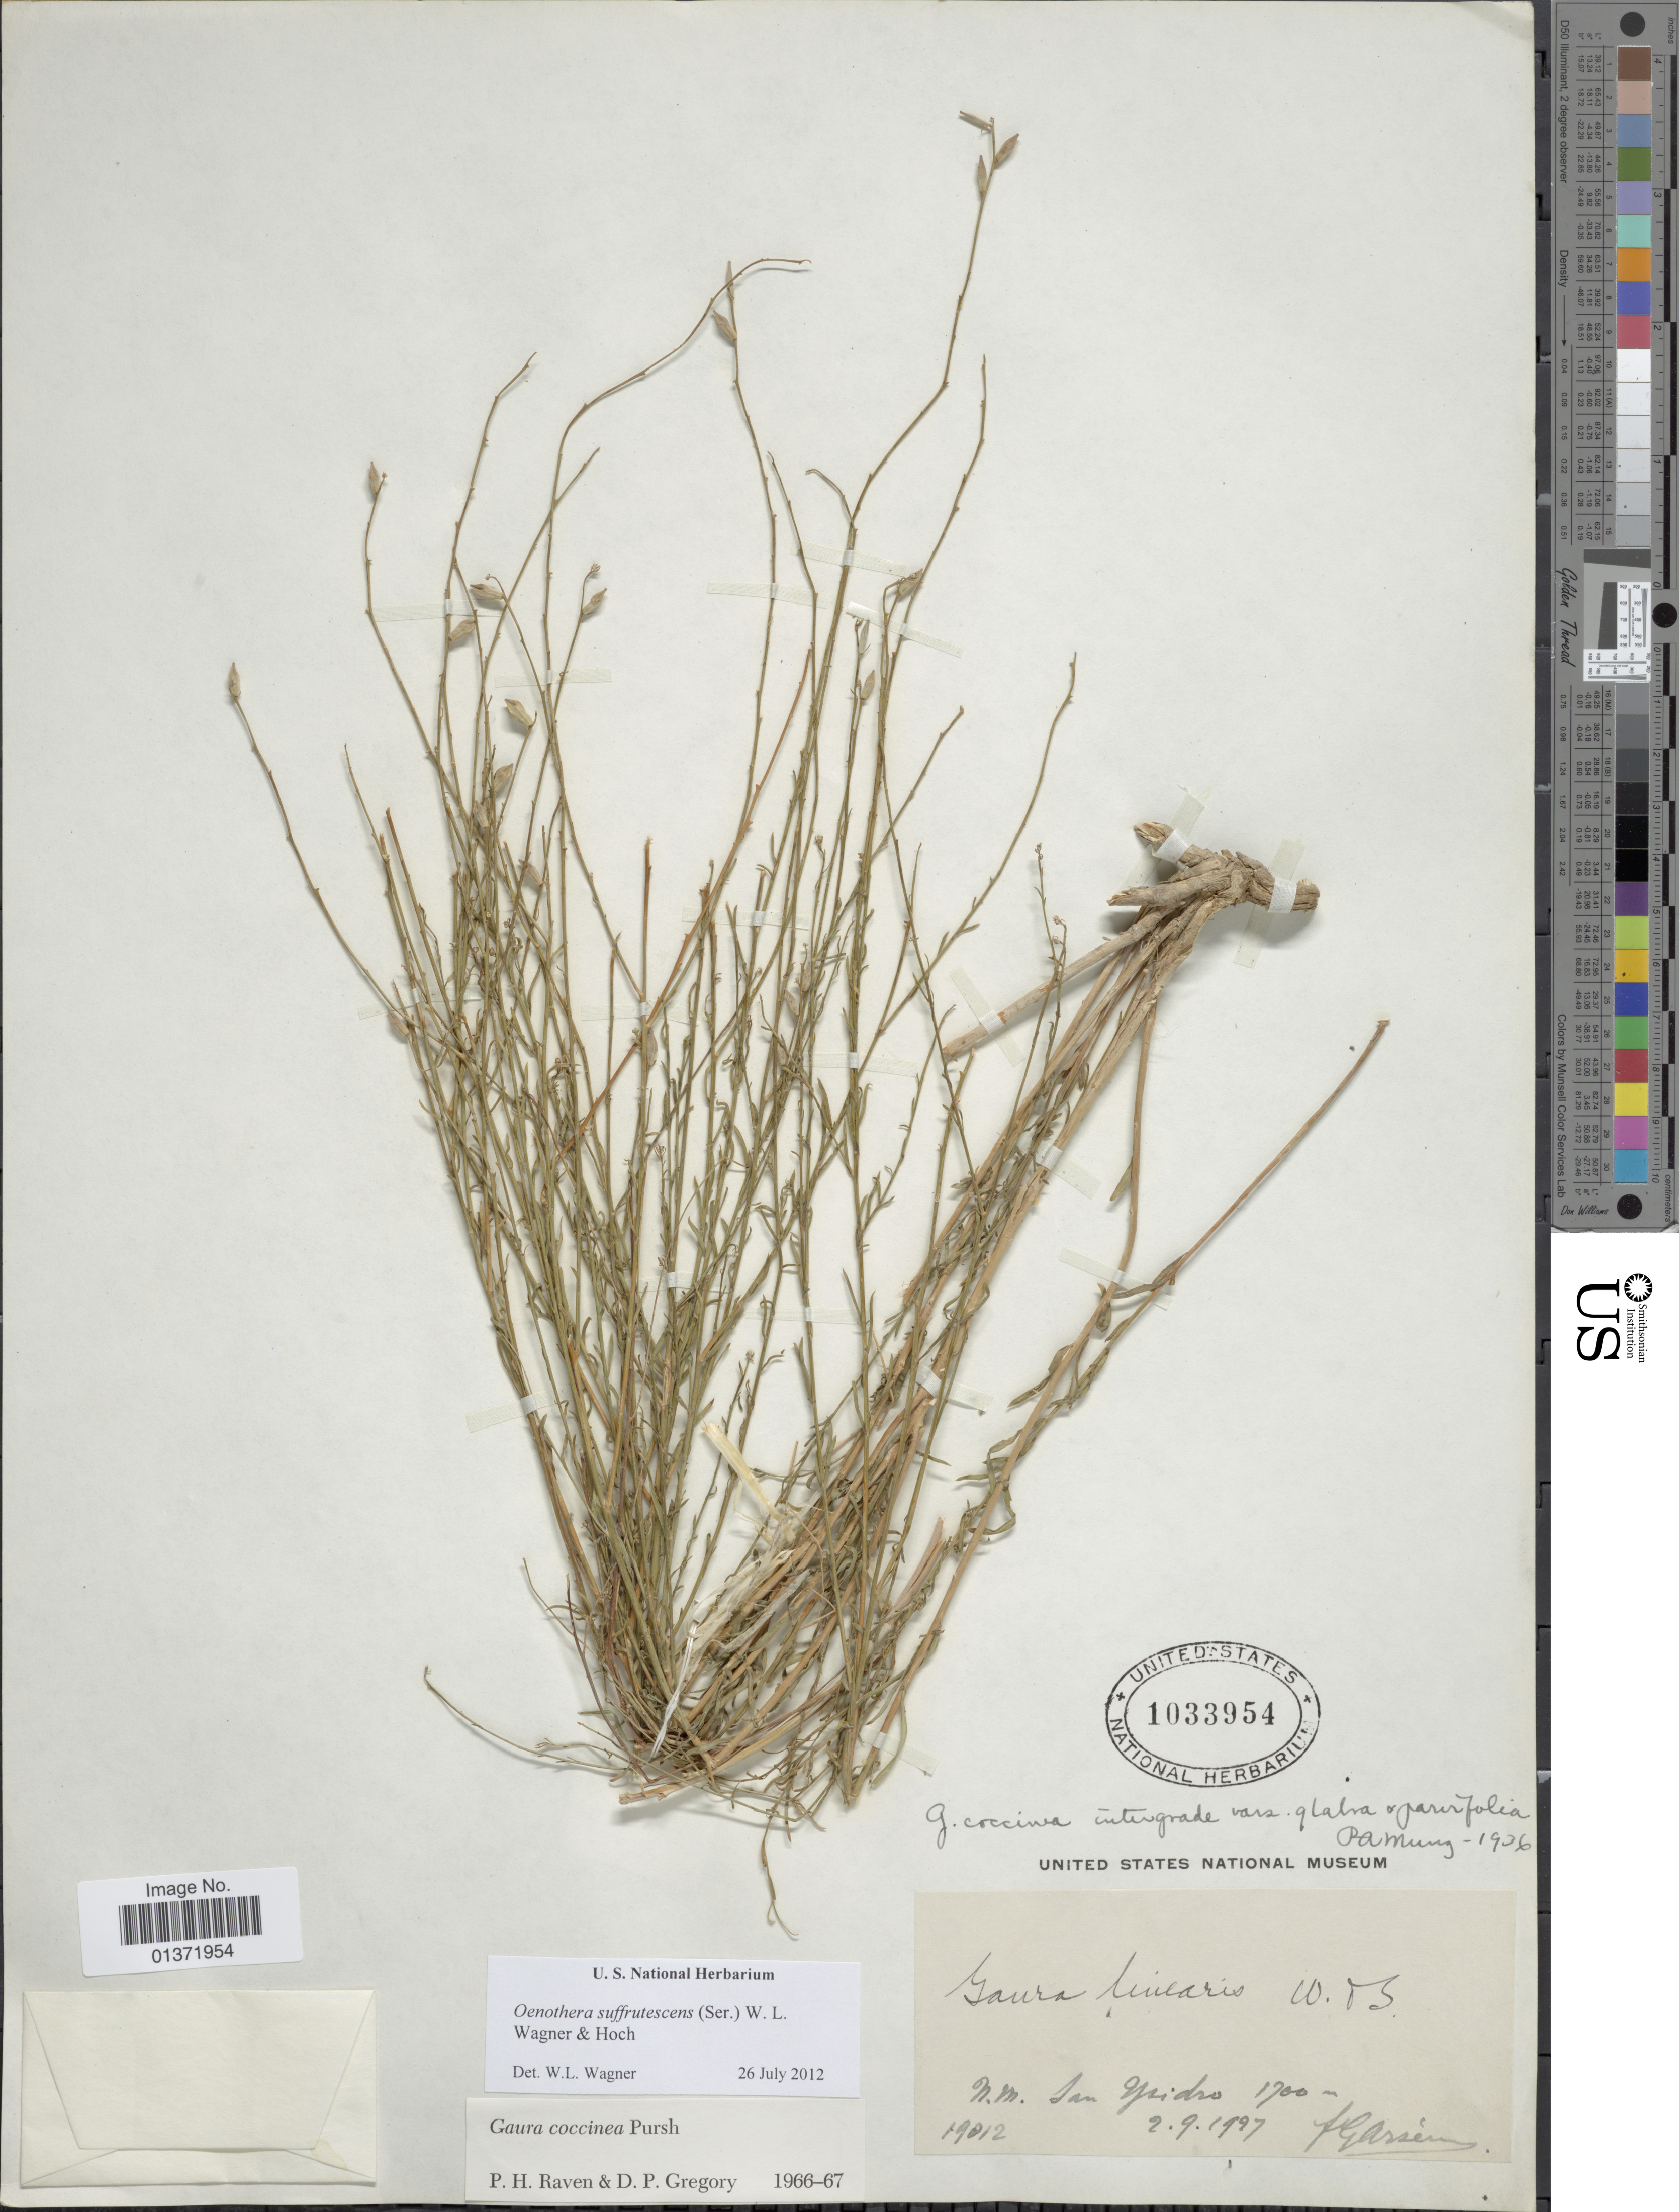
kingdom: Plantae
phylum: Tracheophyta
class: Magnoliopsida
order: Myrtales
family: Onagraceae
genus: Oenothera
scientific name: Oenothera suffrutescens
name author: (Ser.) W.L. Wagner & Hoch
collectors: Bro. G. Arsène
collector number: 19012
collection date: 1927-09-02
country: United States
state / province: New Mexico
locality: N.M. San Ysidro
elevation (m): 1700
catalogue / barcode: US 1033954